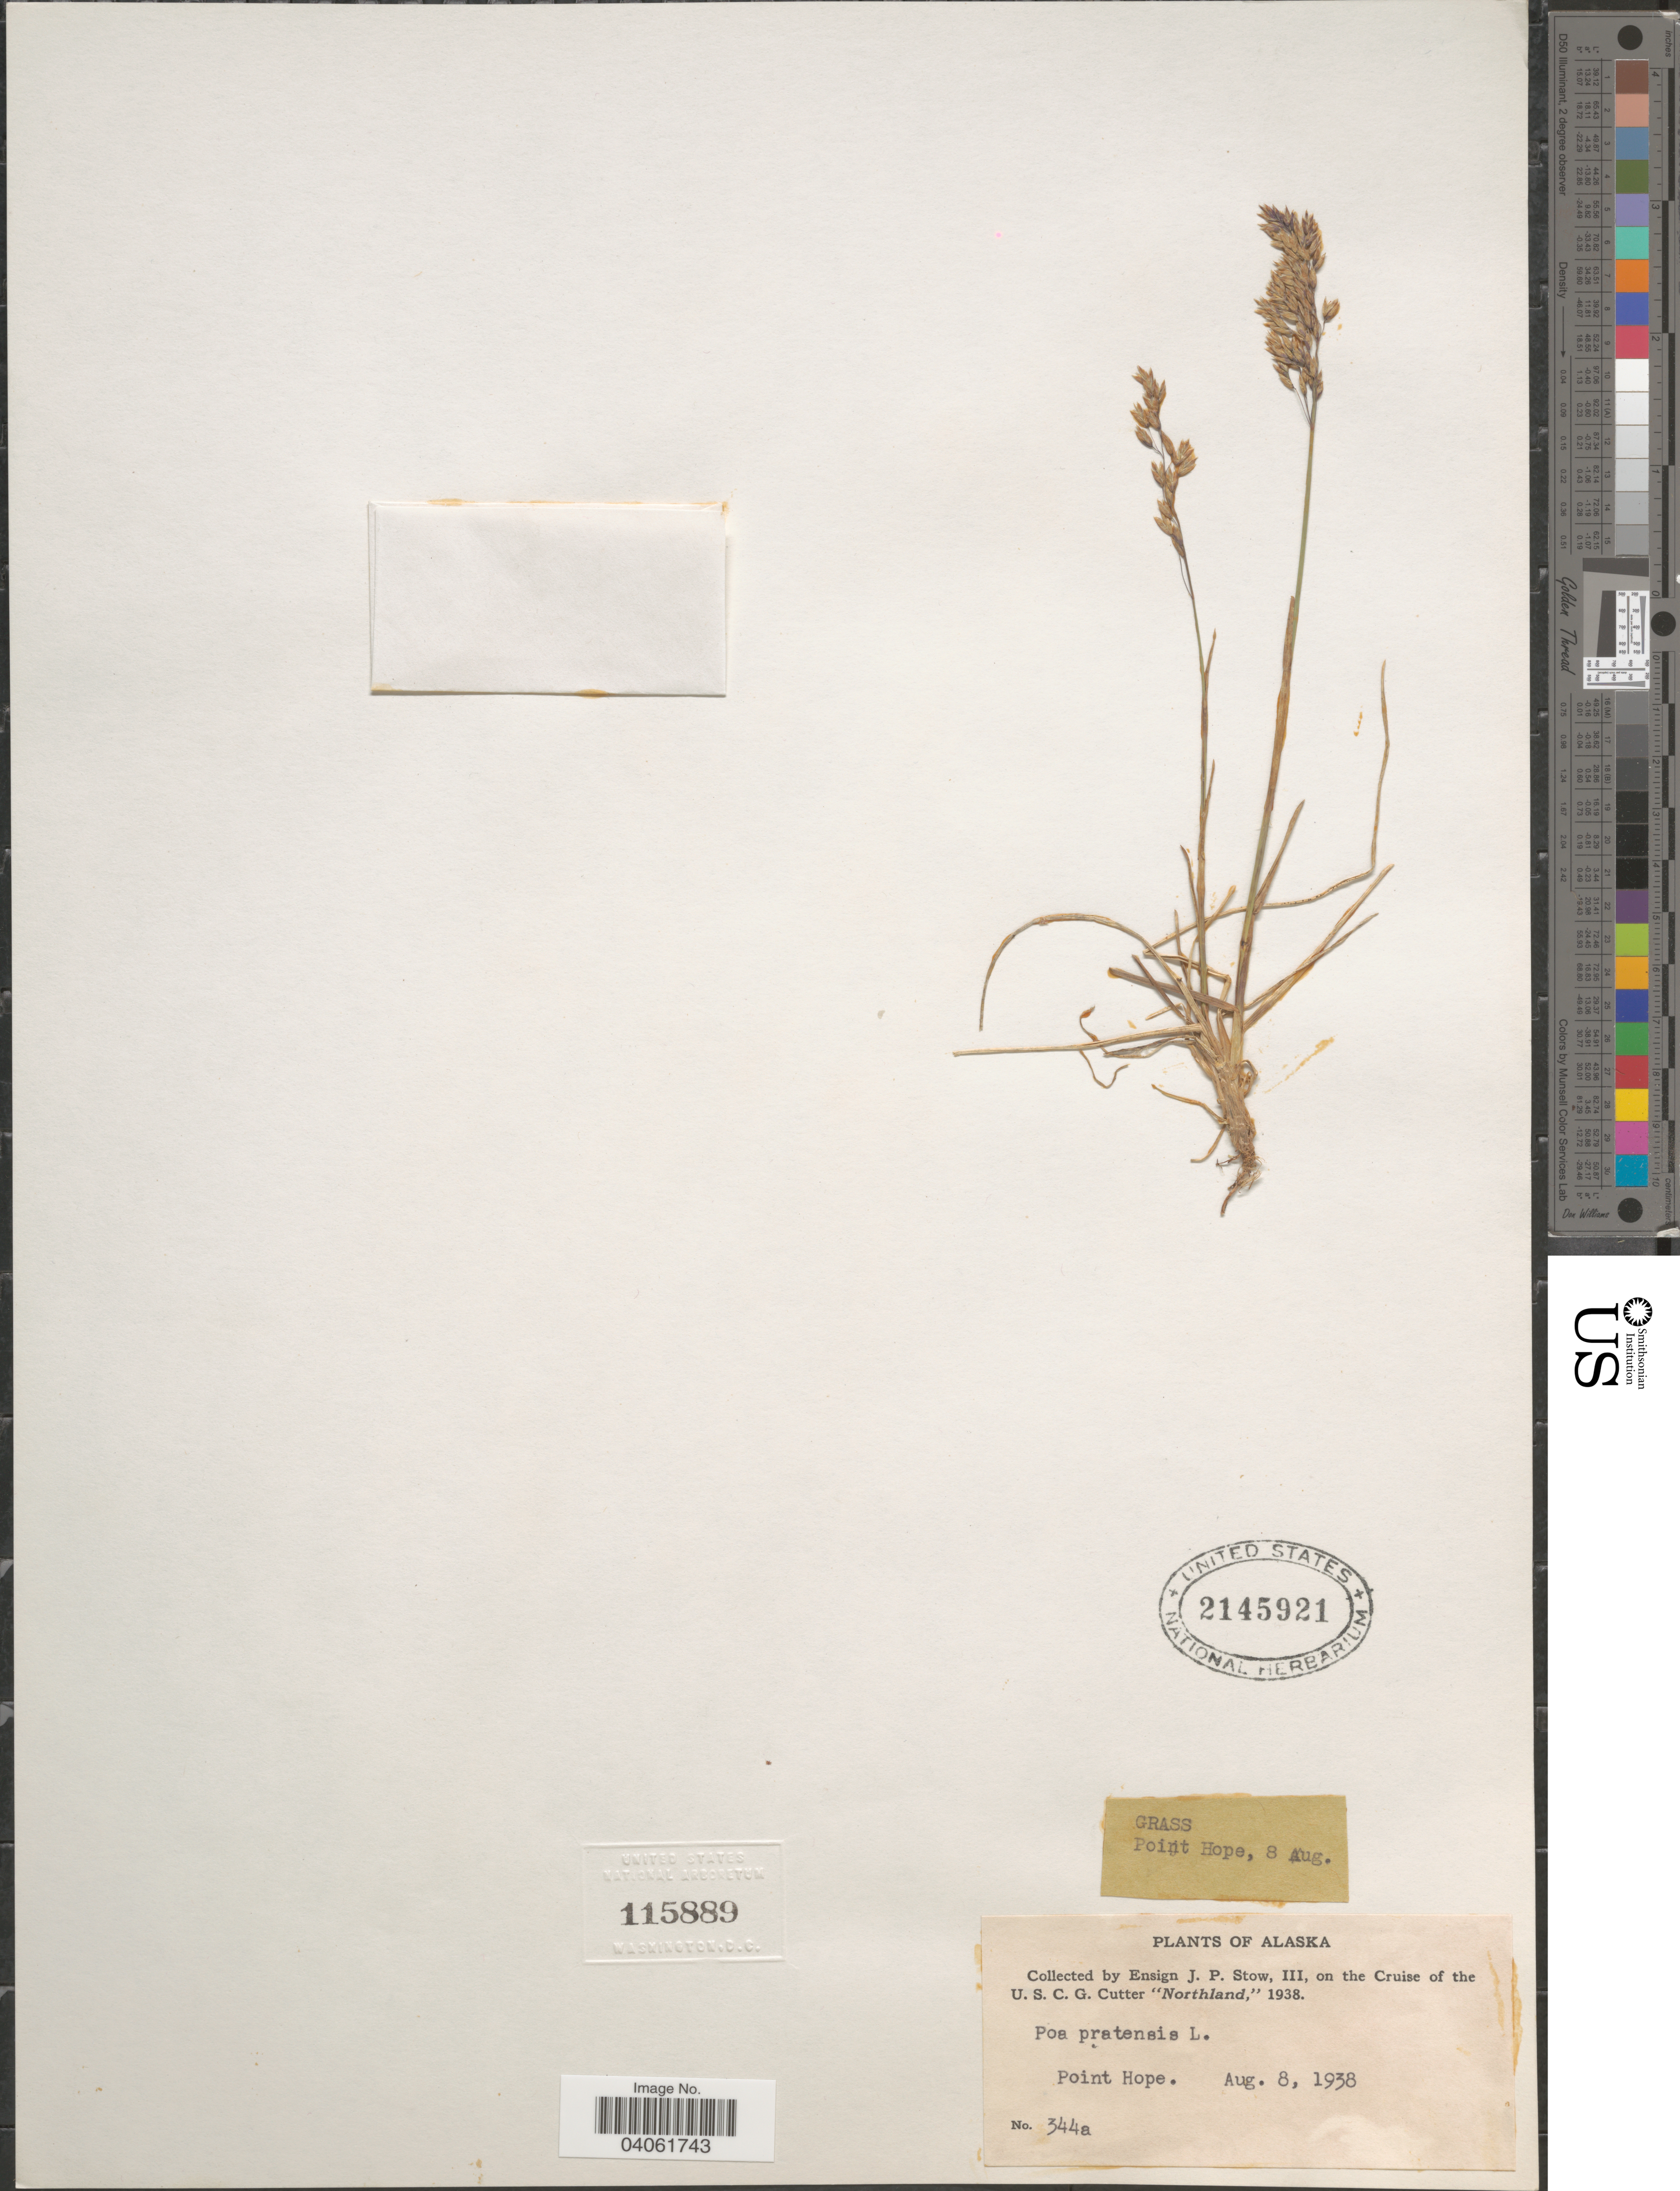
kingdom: Plantae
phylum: Tracheophyta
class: Liliopsida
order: Poales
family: Poaceae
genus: Poa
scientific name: Poa pratensis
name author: L.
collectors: J. Ensign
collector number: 344a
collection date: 1938-08-08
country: United States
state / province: Alaska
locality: Point Hope.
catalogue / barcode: US 2145921